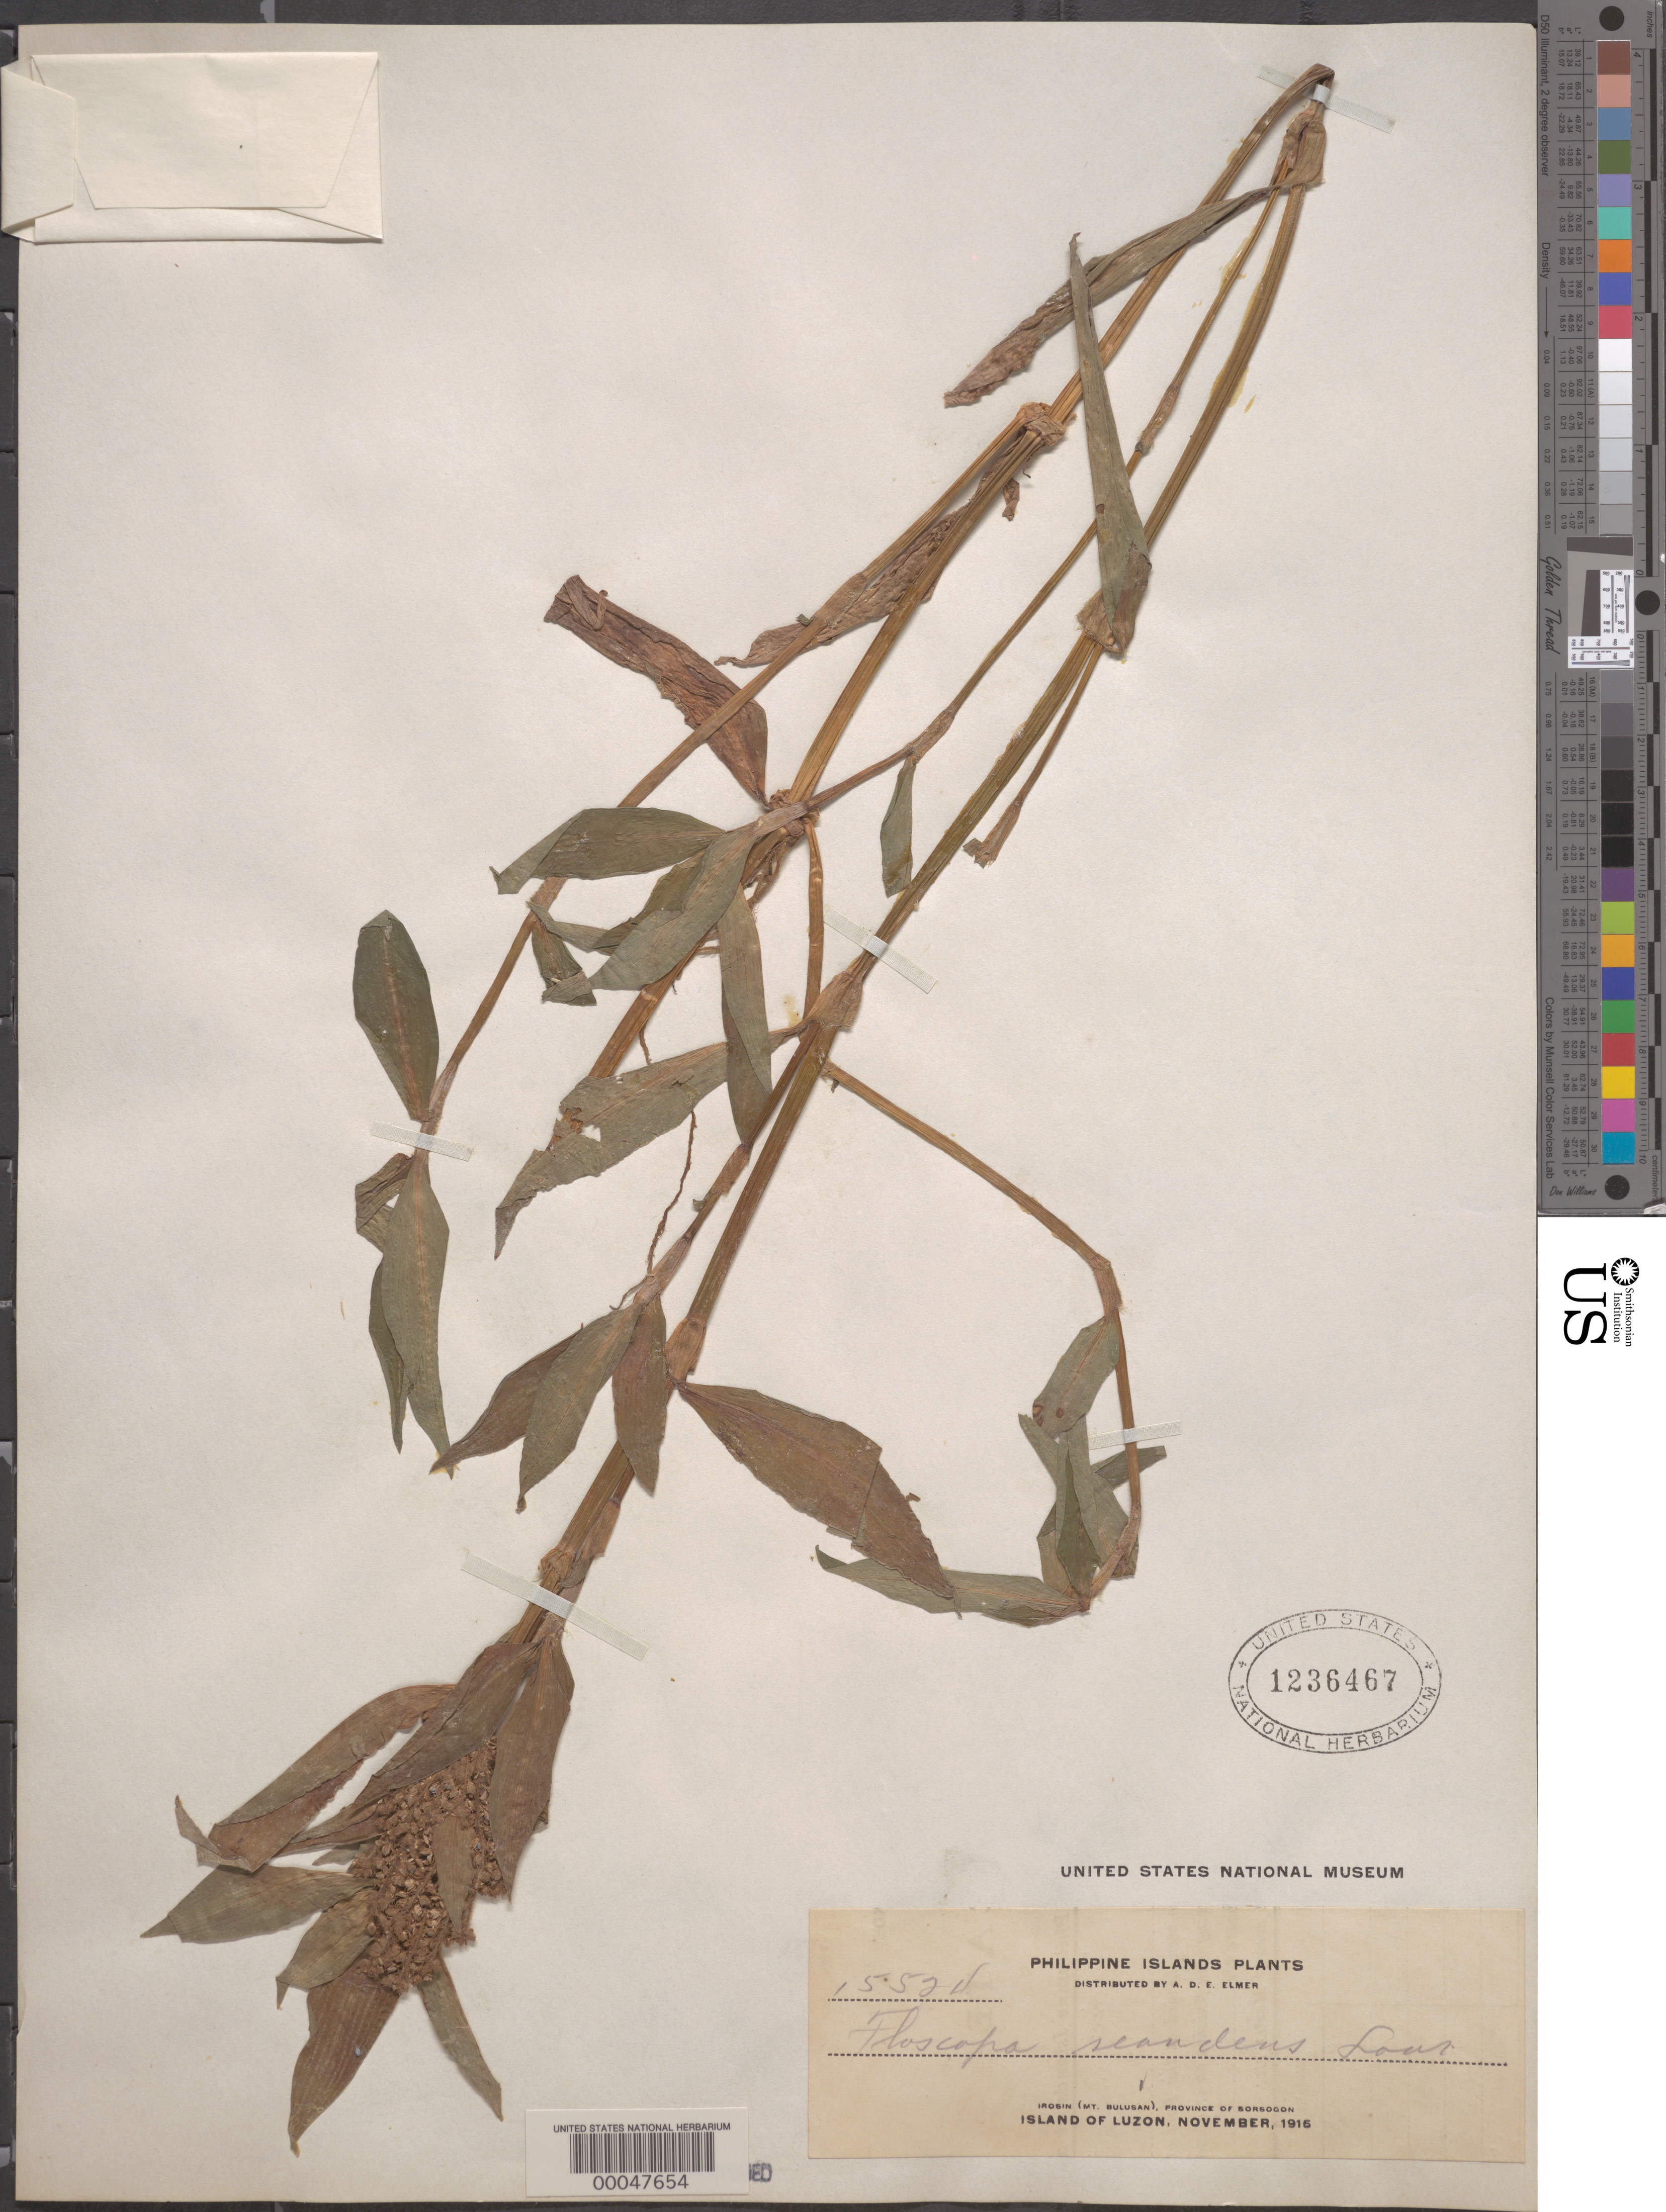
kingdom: Plantae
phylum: Tracheophyta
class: Liliopsida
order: Commelinales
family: Commelinaceae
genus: Floscopa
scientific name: Floscopa scandens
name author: Lour.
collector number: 15524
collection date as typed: Nov 1915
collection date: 1915-11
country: Philippines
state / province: Bicol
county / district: Sorsogon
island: Luzon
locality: Irosin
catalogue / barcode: US 1236467